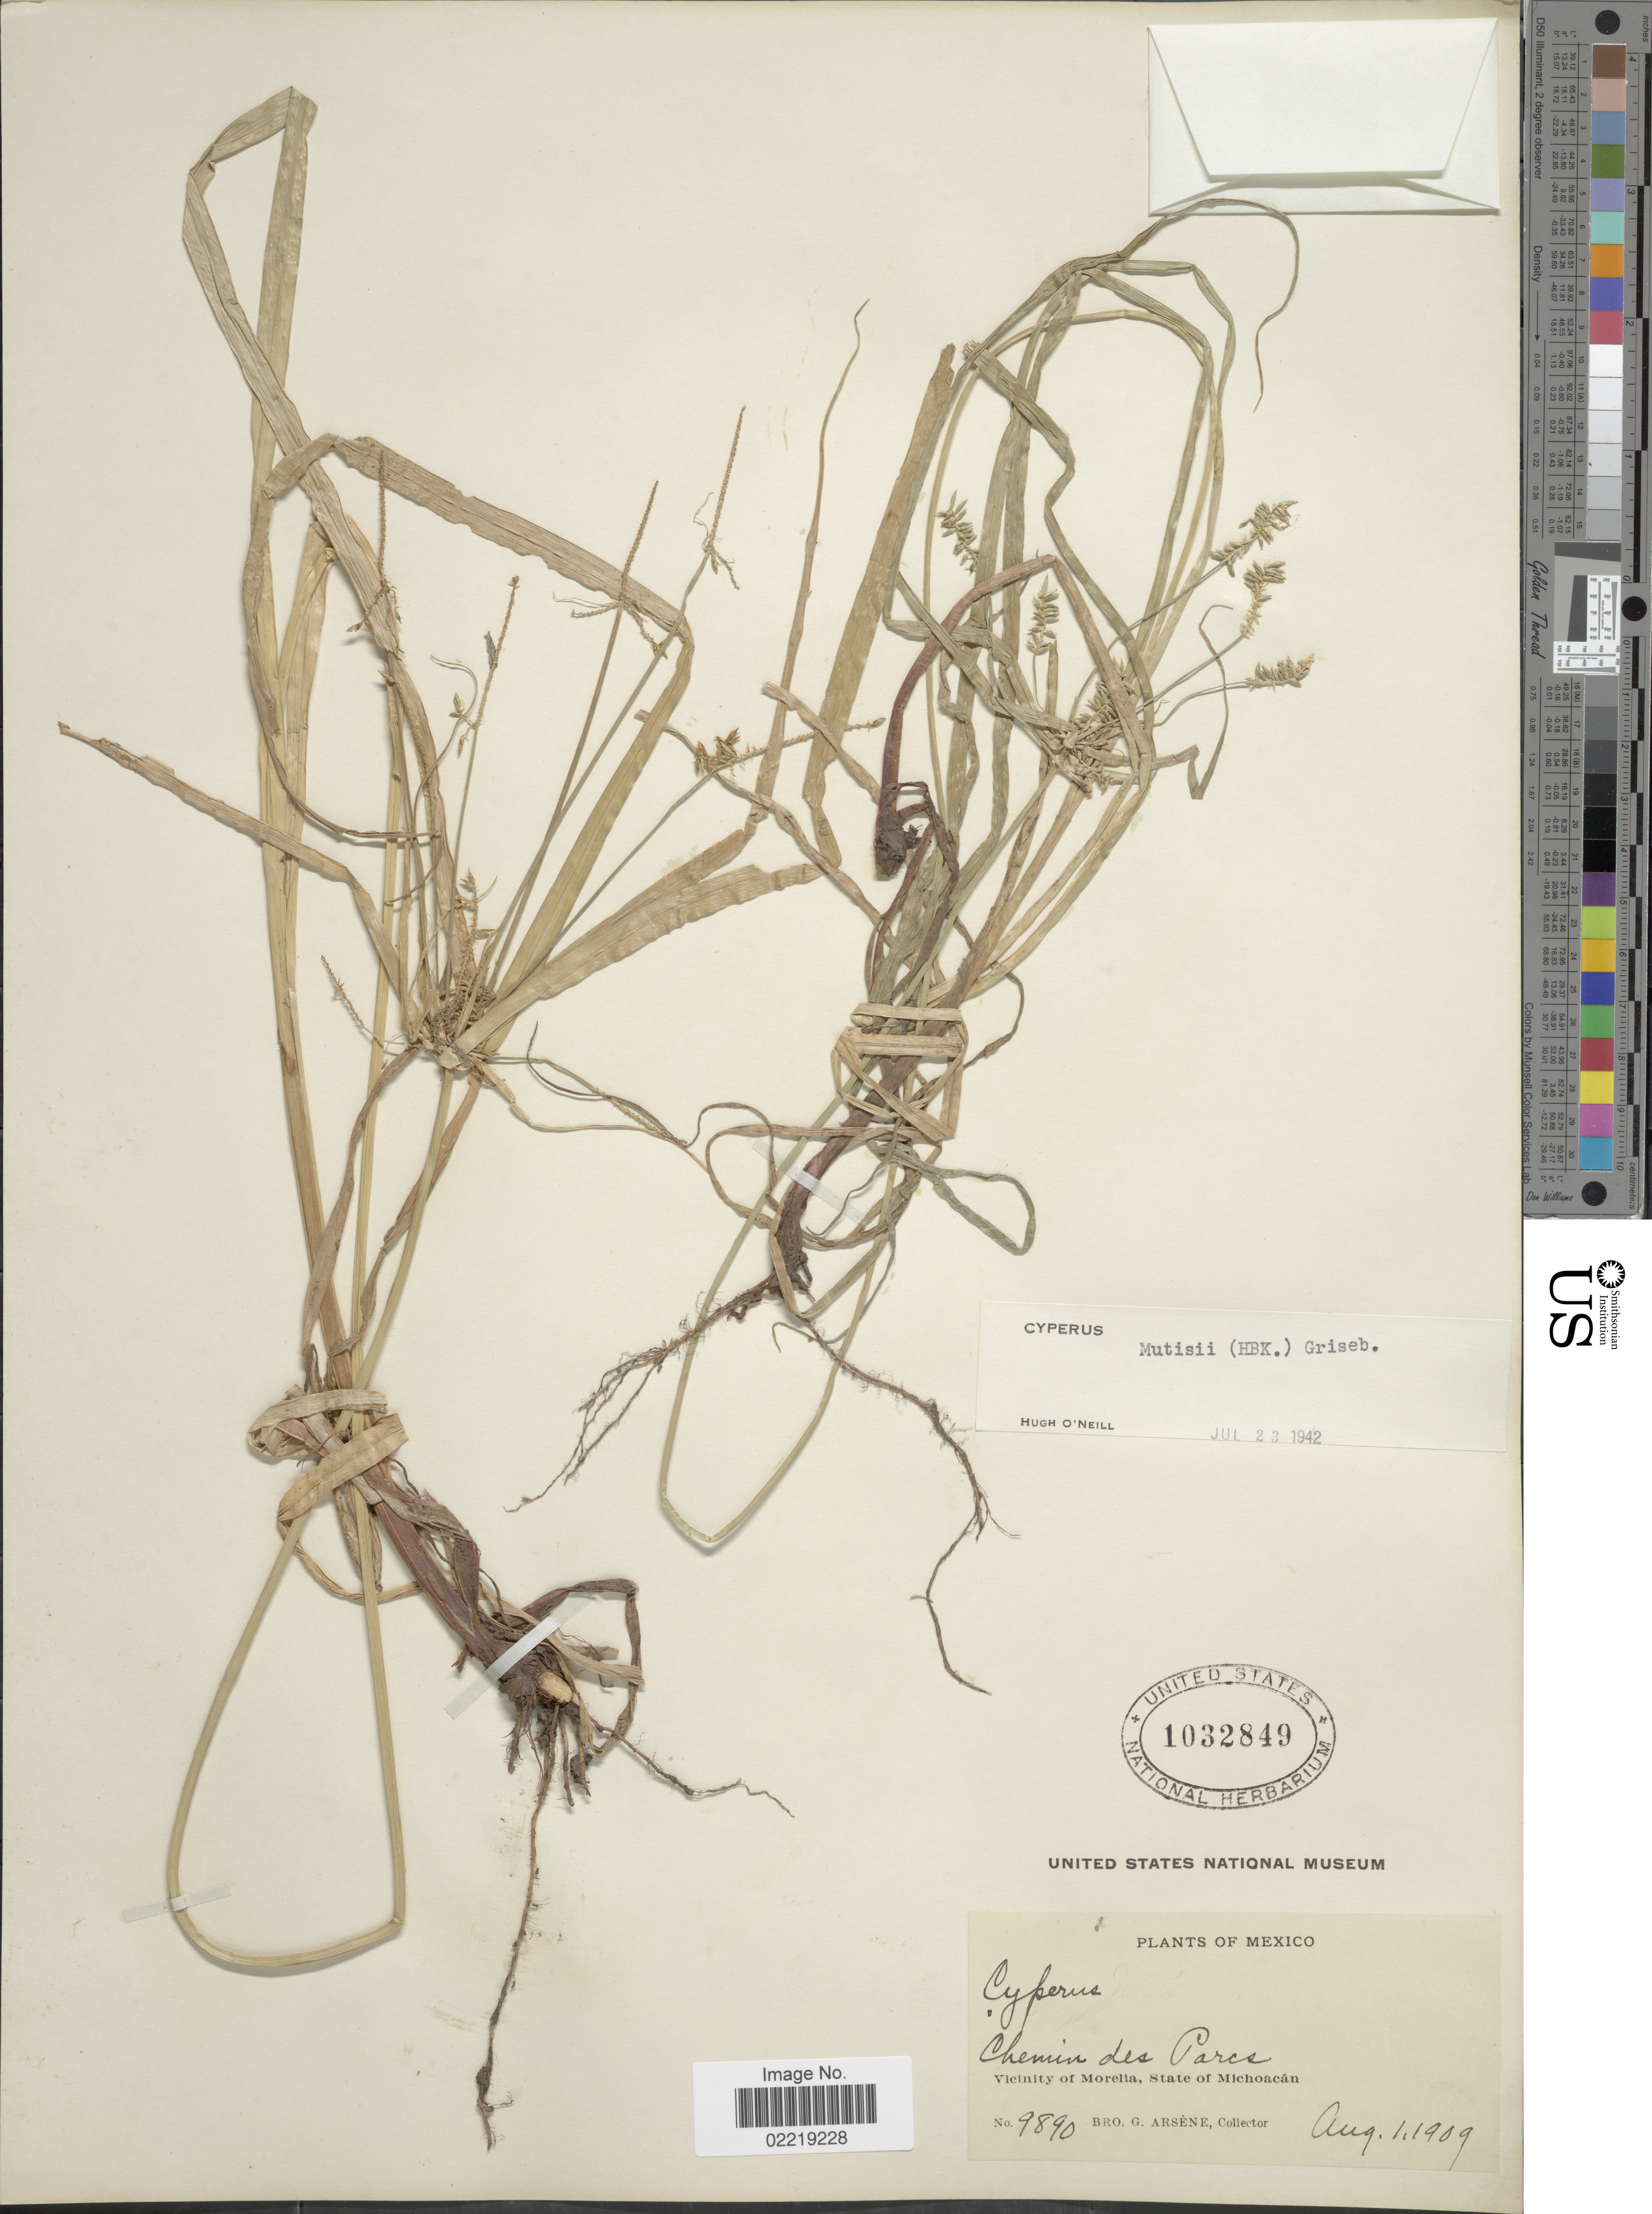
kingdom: Plantae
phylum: Tracheophyta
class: Liliopsida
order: Poales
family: Cyperaceae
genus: Cyperus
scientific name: Cyperus mutisii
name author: (Kunth) Andersson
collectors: Bro. G. Arsène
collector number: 989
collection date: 1909-01-08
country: Mexico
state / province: Michoacán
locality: Chemin des Parcs, Vicinity of Morelia, State of Michoacan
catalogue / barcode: US 1032849